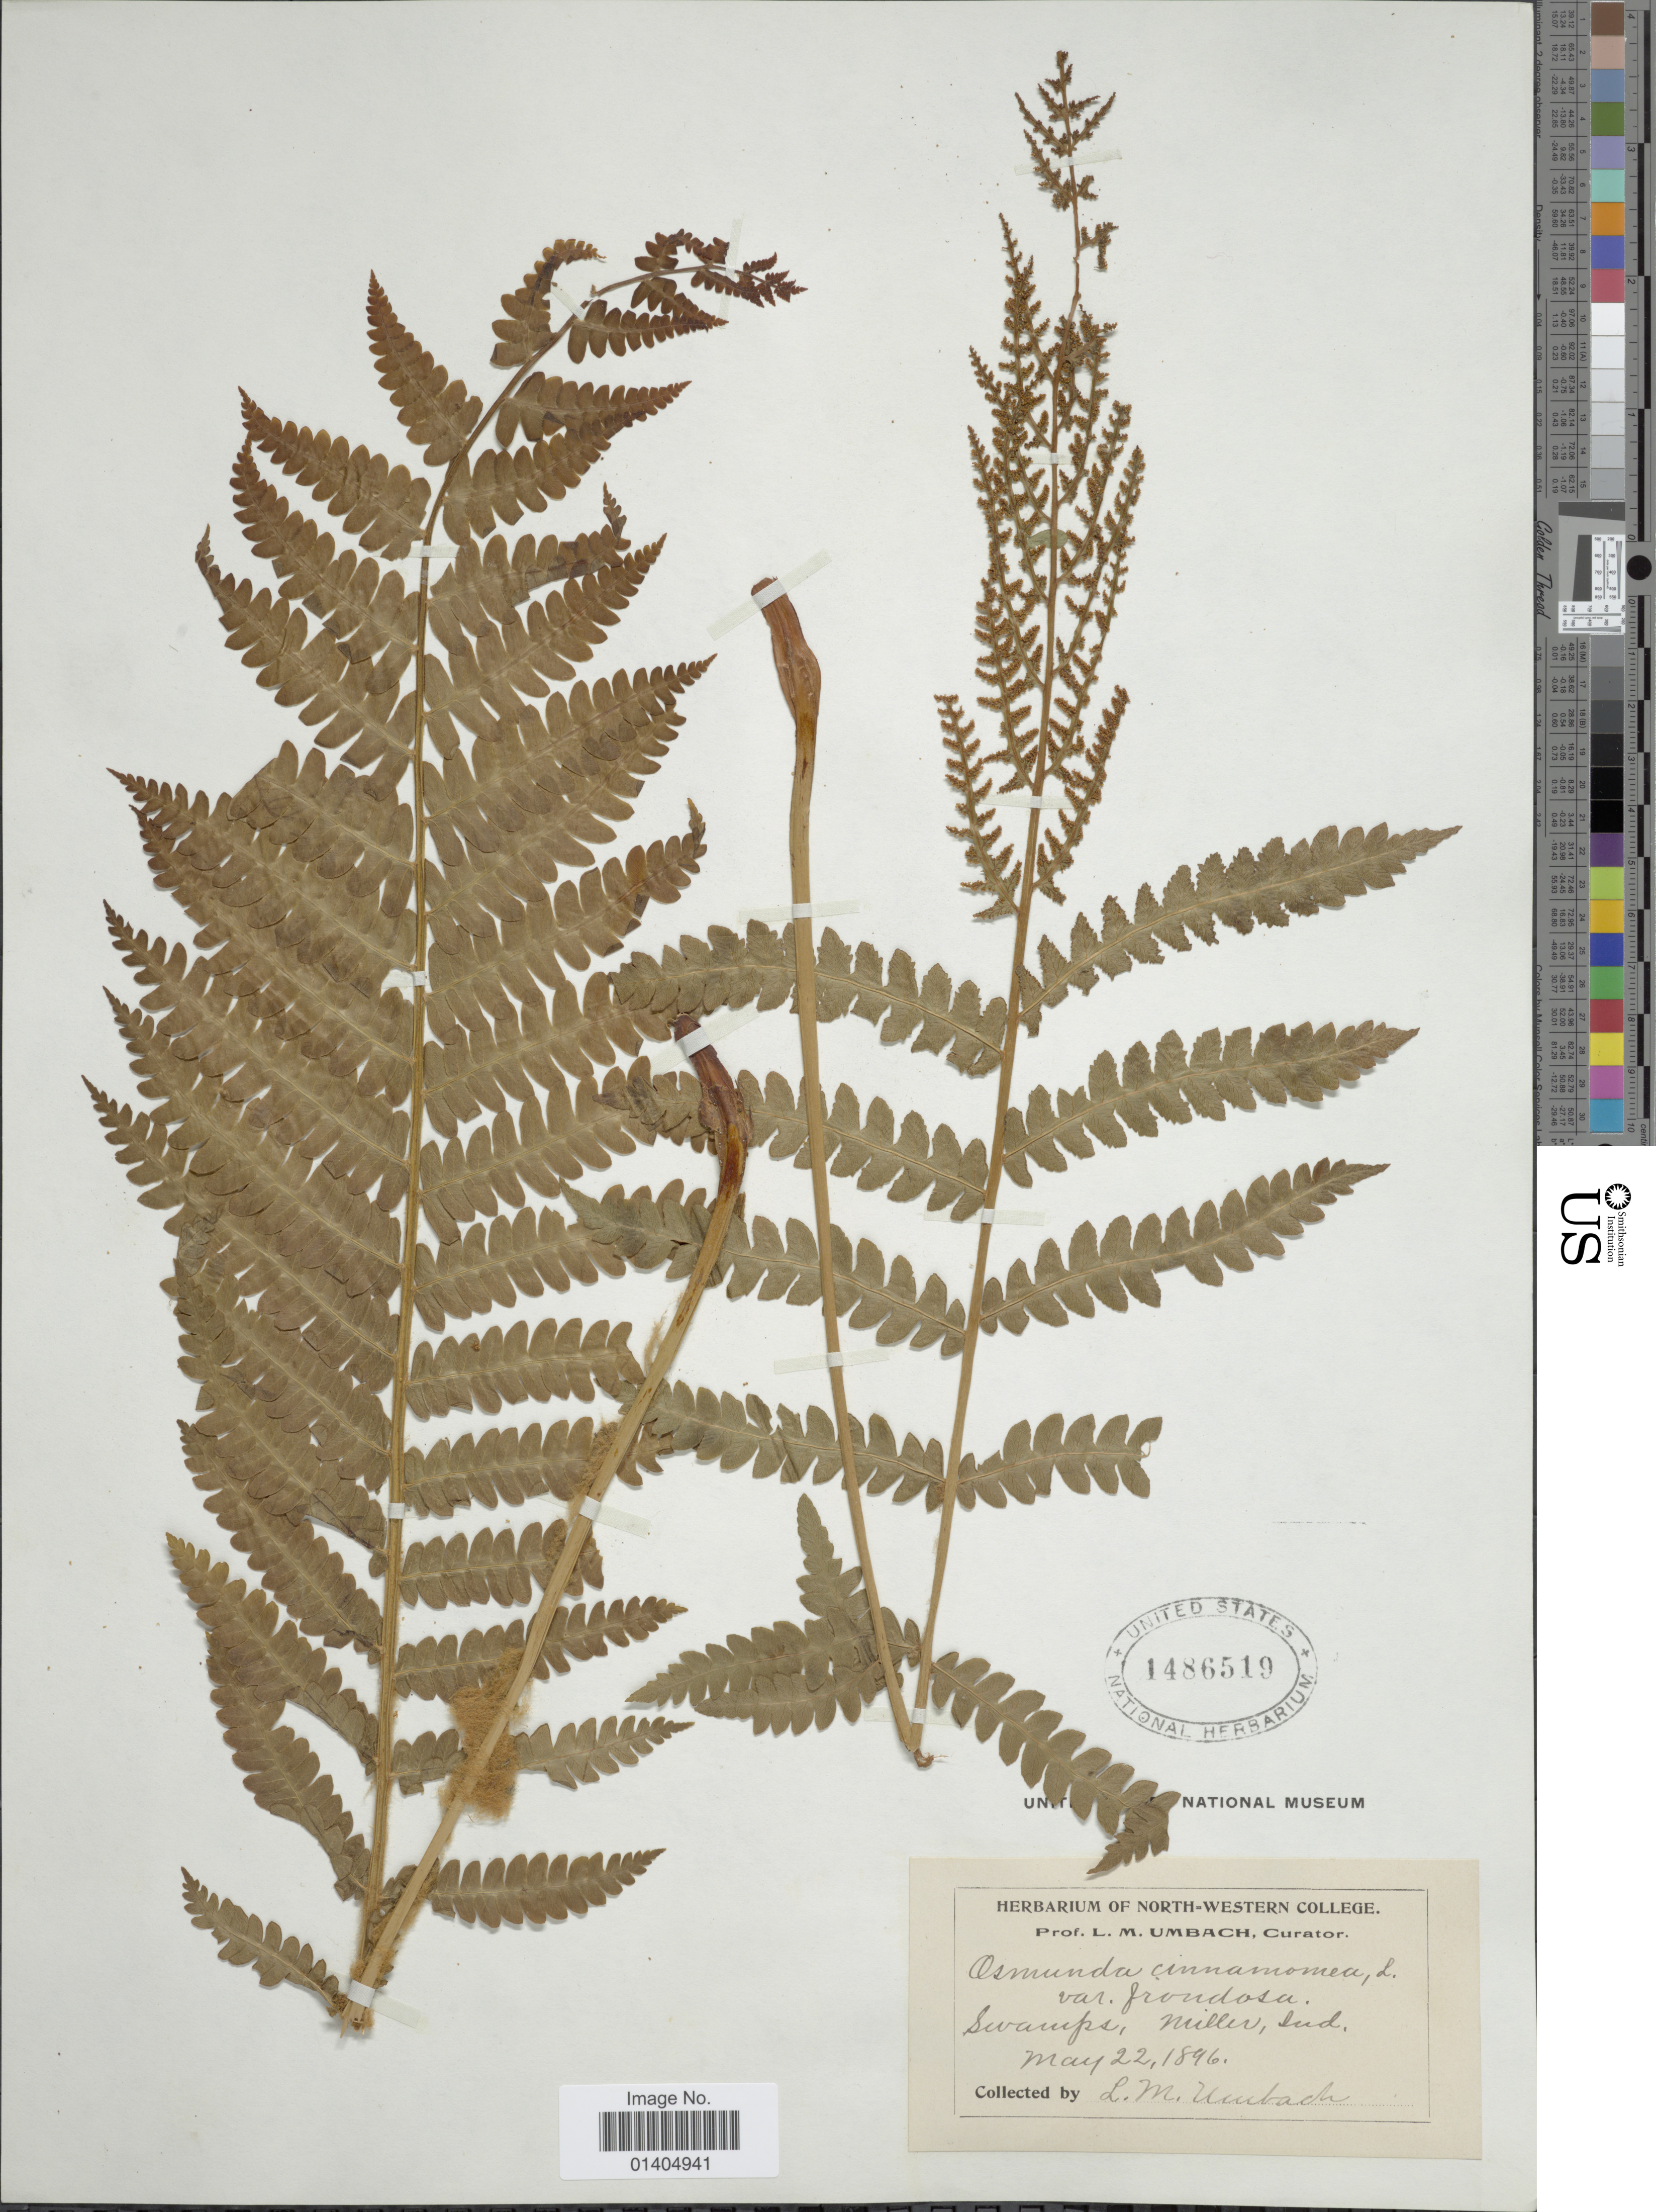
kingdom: Plantae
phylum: Tracheophyta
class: Polypodiopsida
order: Osmundales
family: Osmundaceae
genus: Osmundastrum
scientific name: Osmundastrum cinnamomeum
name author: (L.) C. Presl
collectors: L. M. Umbach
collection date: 1896-05-22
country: United States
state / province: Indiana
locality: Miller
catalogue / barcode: US 1486519